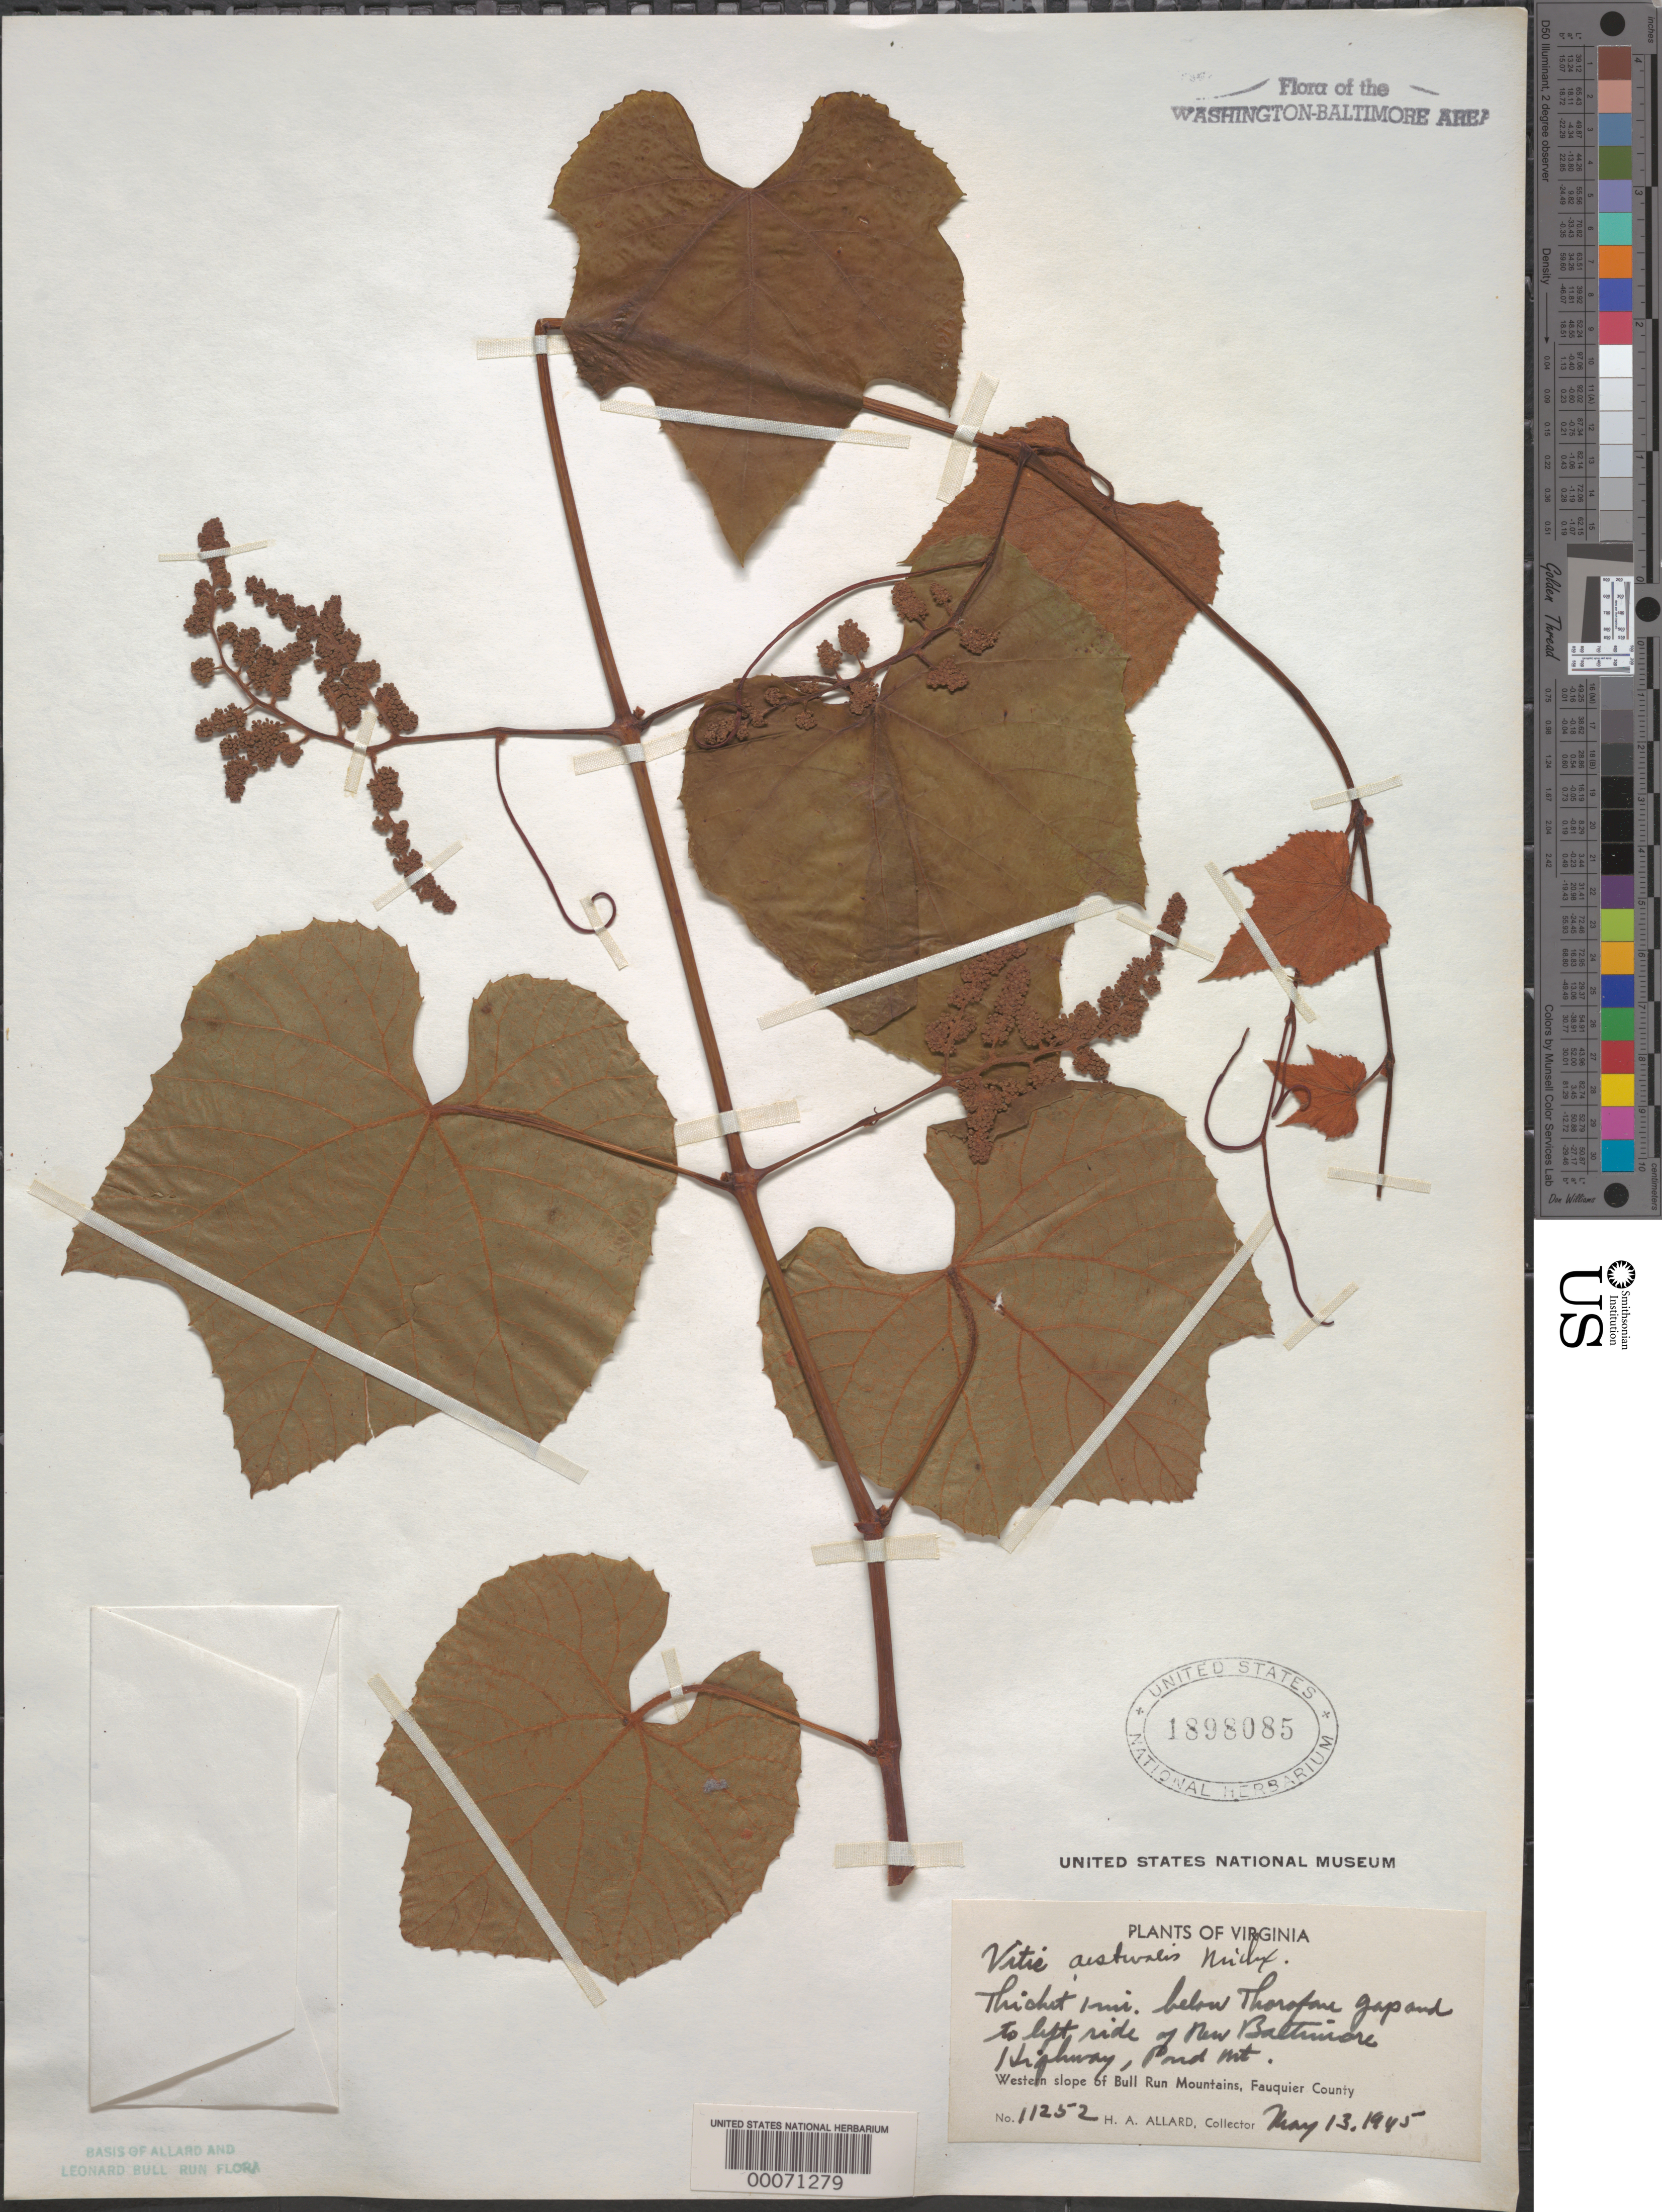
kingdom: Plantae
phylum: Tracheophyta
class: Magnoliopsida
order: Vitales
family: Vitaceae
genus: Vitis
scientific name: Vitis aestivalis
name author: Michx.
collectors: H. A. Allard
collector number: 11252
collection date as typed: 13 May 1945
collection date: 1945-05-13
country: United States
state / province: Virginia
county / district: Fauquier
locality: Below Thorofare Gap, New Baltimore Highway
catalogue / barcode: US 1898085